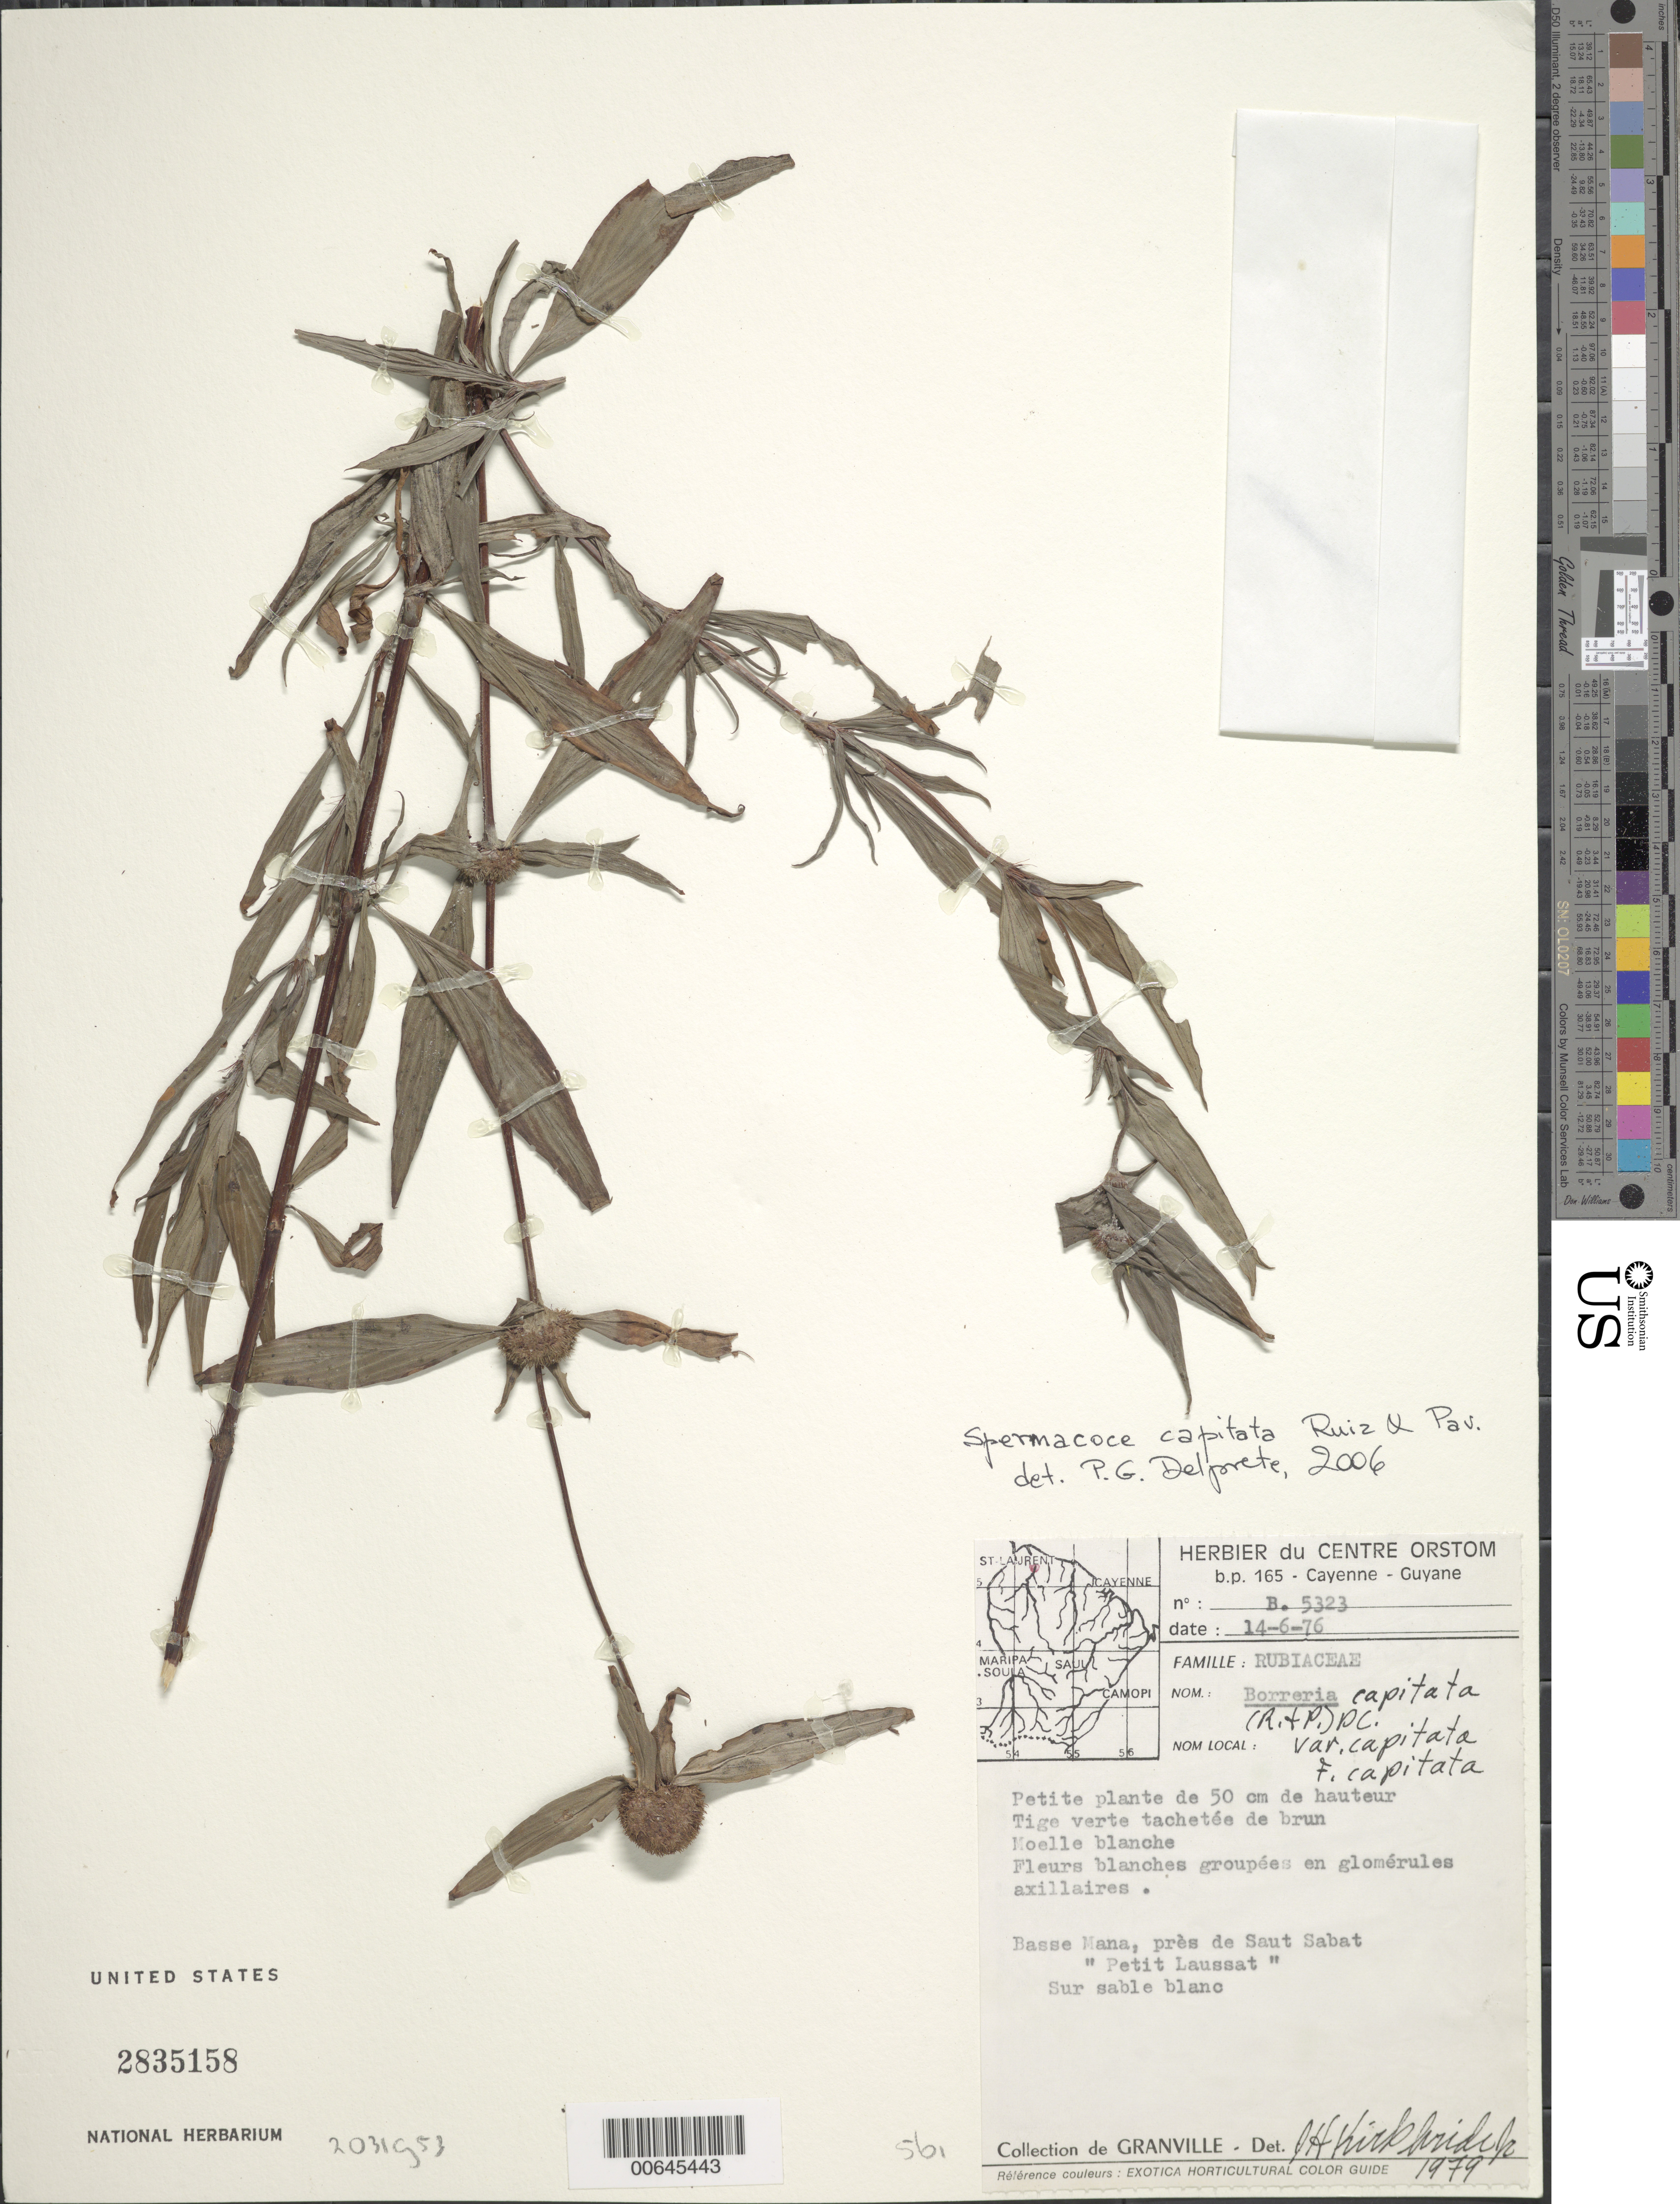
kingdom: Plantae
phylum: Tracheophyta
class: Magnoliopsida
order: Gentianales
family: Rubiaceae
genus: Spermacoce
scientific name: Spermacoce capitata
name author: Ruiz & Pav.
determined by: Delprete, P. G., Herb. de Guyane Cay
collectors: J.-J. de Granville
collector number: B 5323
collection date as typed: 14-Jun-76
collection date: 1976-06-14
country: French Guiana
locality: Basse Mana, prés de Saut Sabat 'Petit Laussat'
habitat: Sur sable blanc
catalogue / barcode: US 2835158